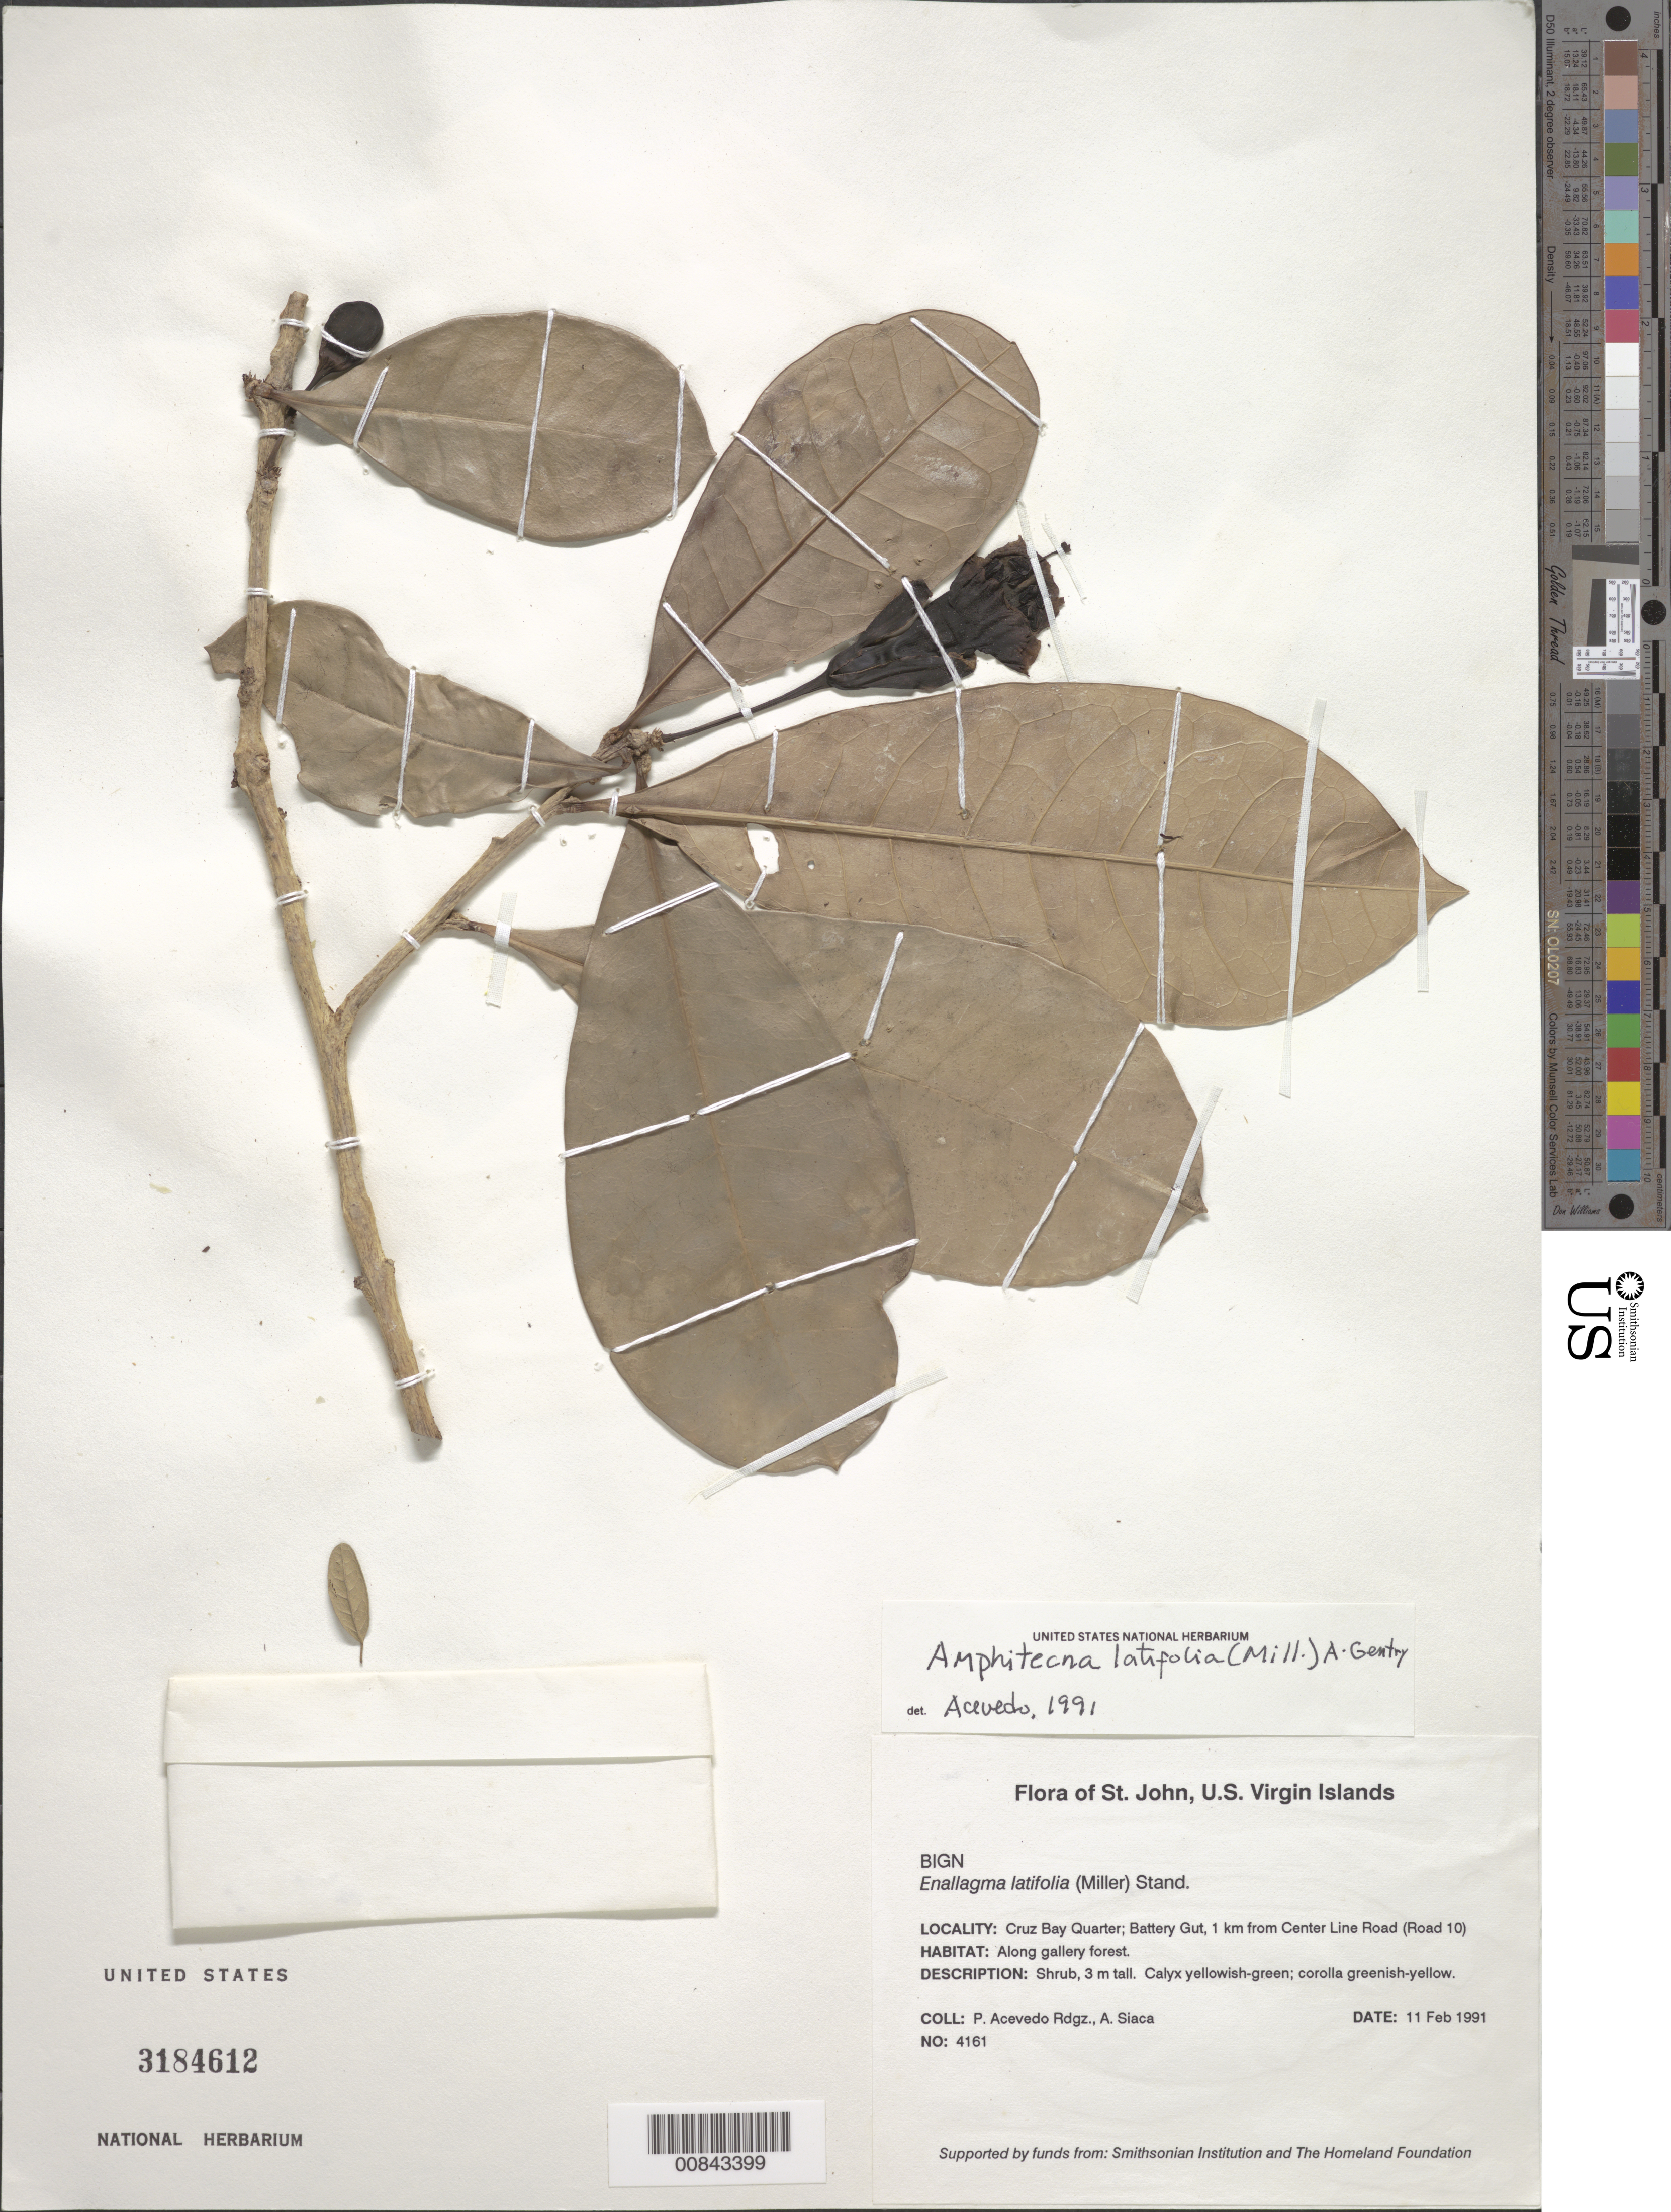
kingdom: Plantae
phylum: Tracheophyta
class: Magnoliopsida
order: Lamiales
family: Bignoniaceae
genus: Amphitecna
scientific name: Amphitecna latifolia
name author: (Mill.) A.H. Gentry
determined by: Acevedo-Rodríguez, P., (BOT), Smithsonian Institution - National Museum of Natural History (UNITED STATES)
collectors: P. Acevedo-Rodr. & A. Siaca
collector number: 4161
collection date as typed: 11 Feb 1991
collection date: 1991-02-11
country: U.S. Virgin Islands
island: St. John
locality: Cruz Bay Quarter; Battery Gut, 1 km from Center Line Road (Road 10)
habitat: Along gallery forest.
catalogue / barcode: US 3184612